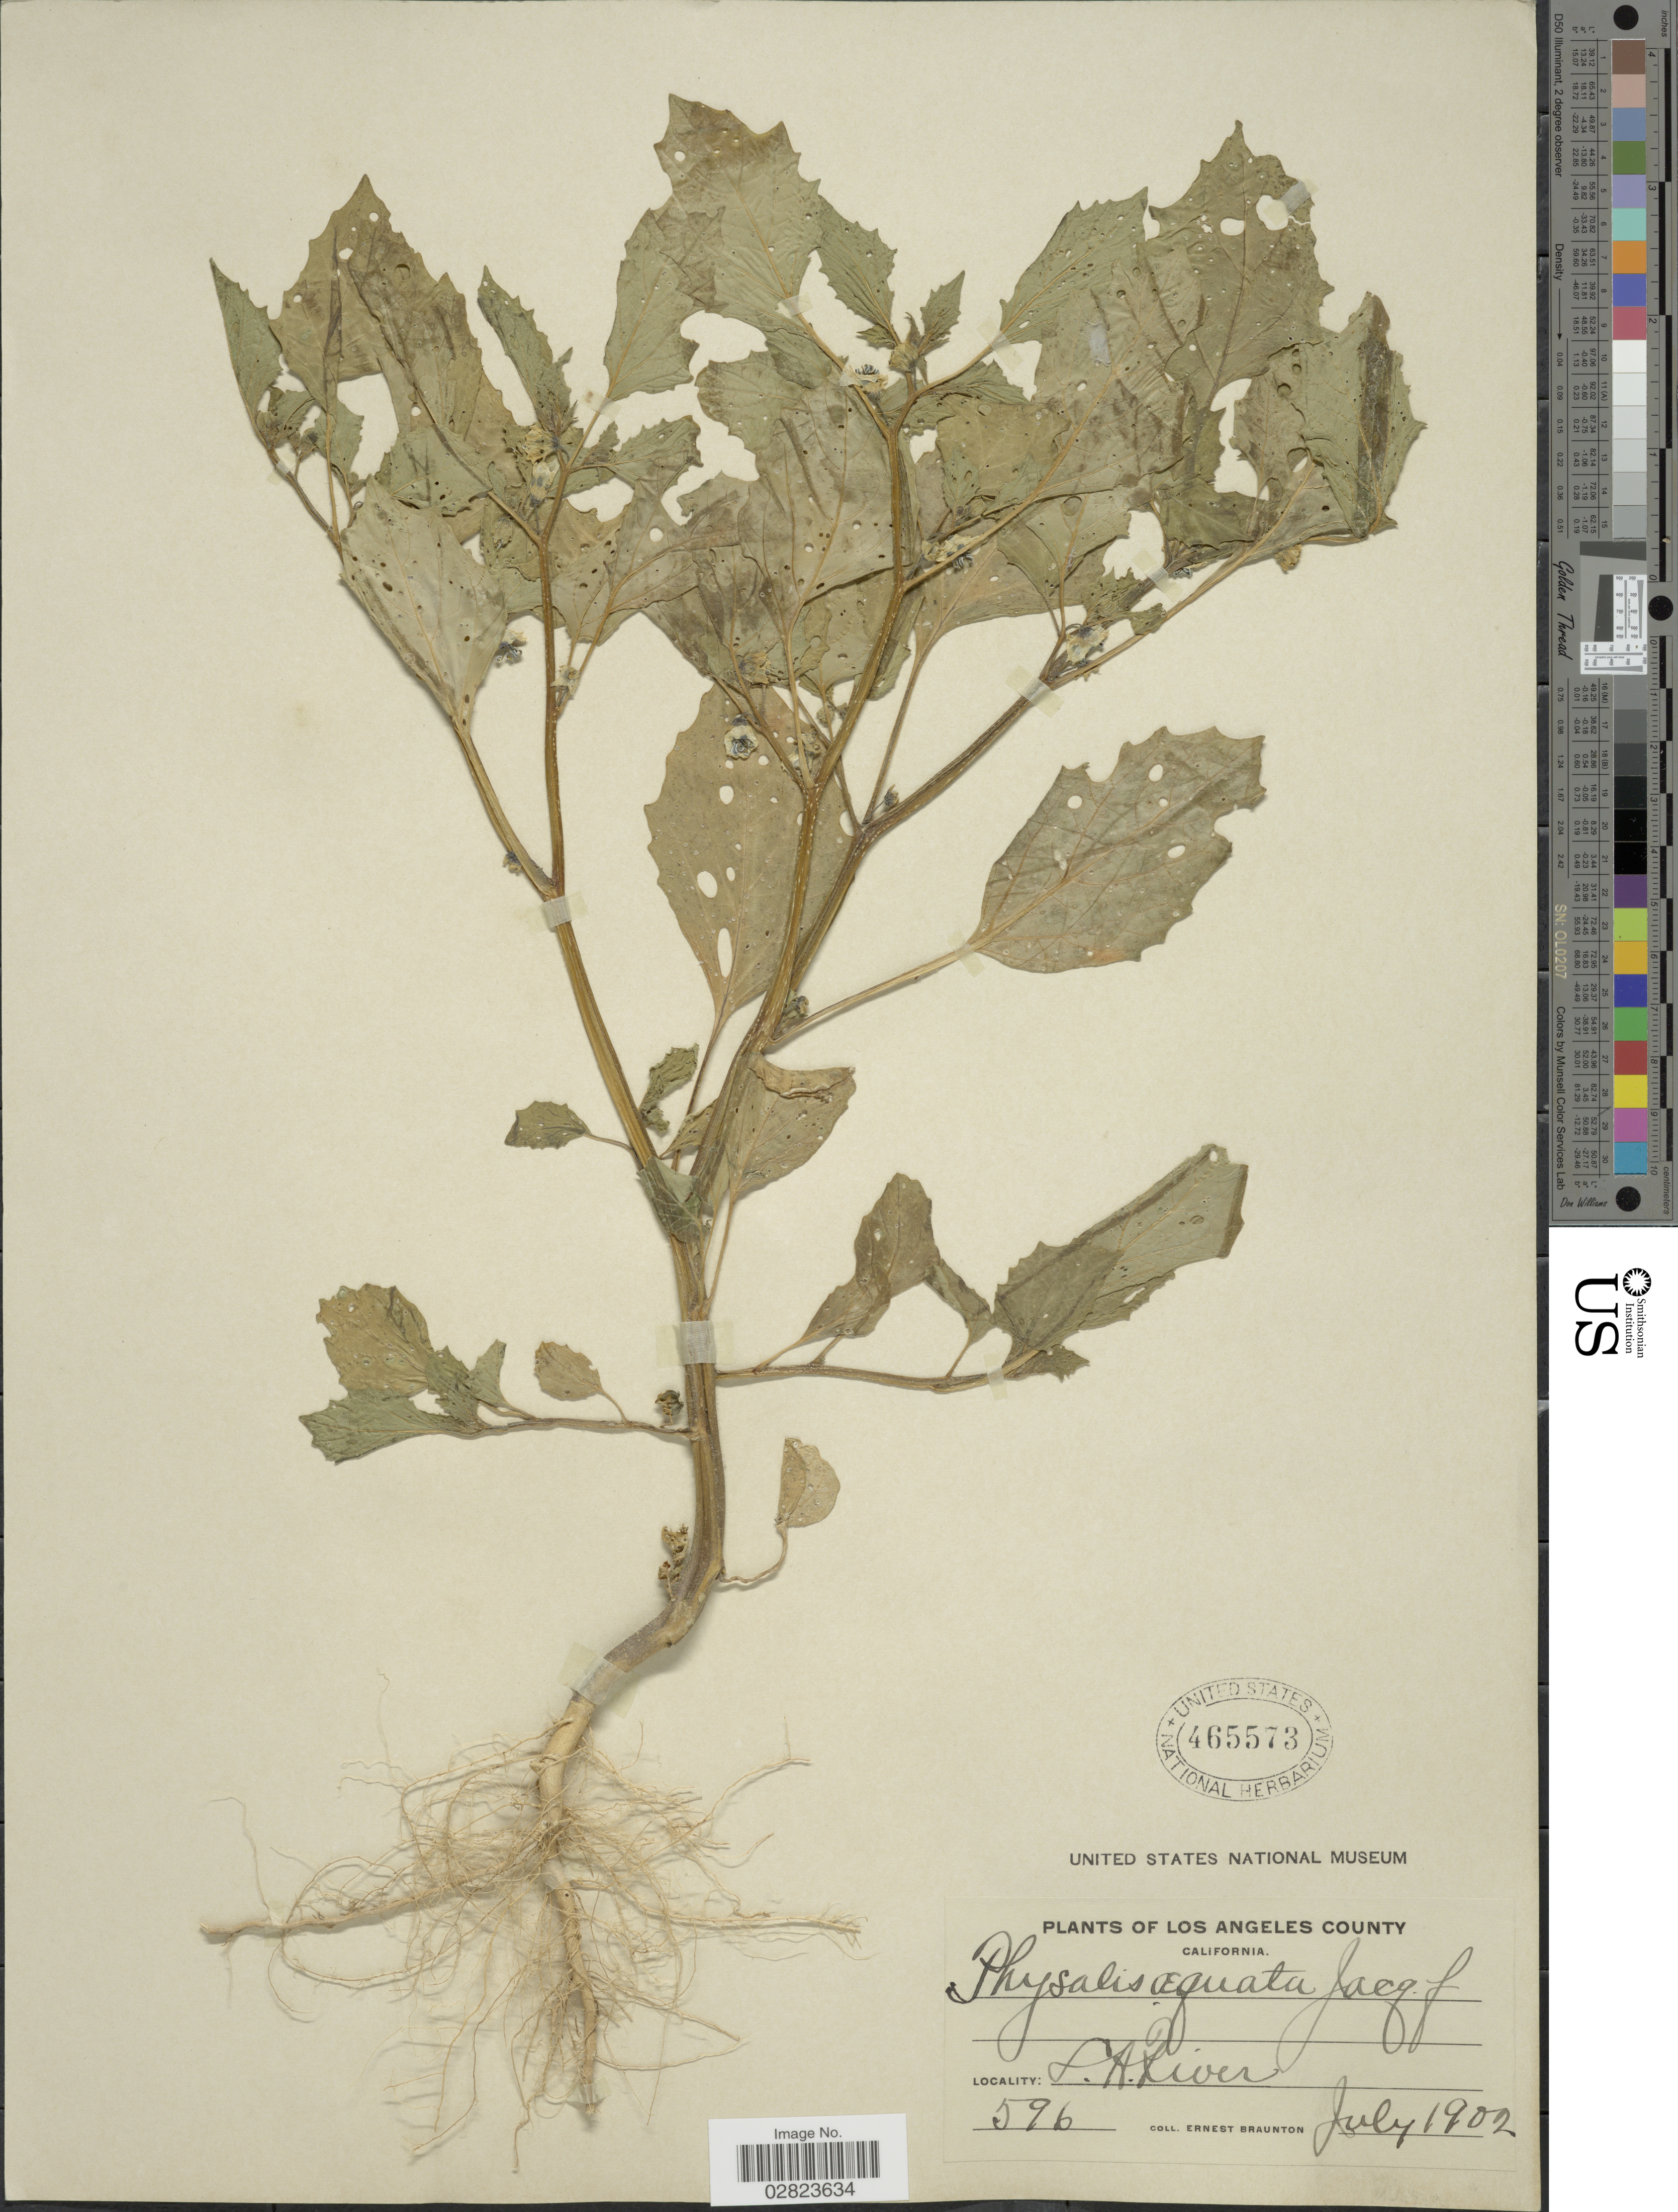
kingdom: Plantae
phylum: Tracheophyta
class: Magnoliopsida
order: Solanales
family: Solanaceae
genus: Physalis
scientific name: Physalis ixocarpa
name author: Brot. ex Hornem.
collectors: E. Braunton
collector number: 596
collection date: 1902-07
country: United States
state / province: California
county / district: Los Angeles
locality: Los Angeles County. L.A. River.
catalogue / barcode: US 465573